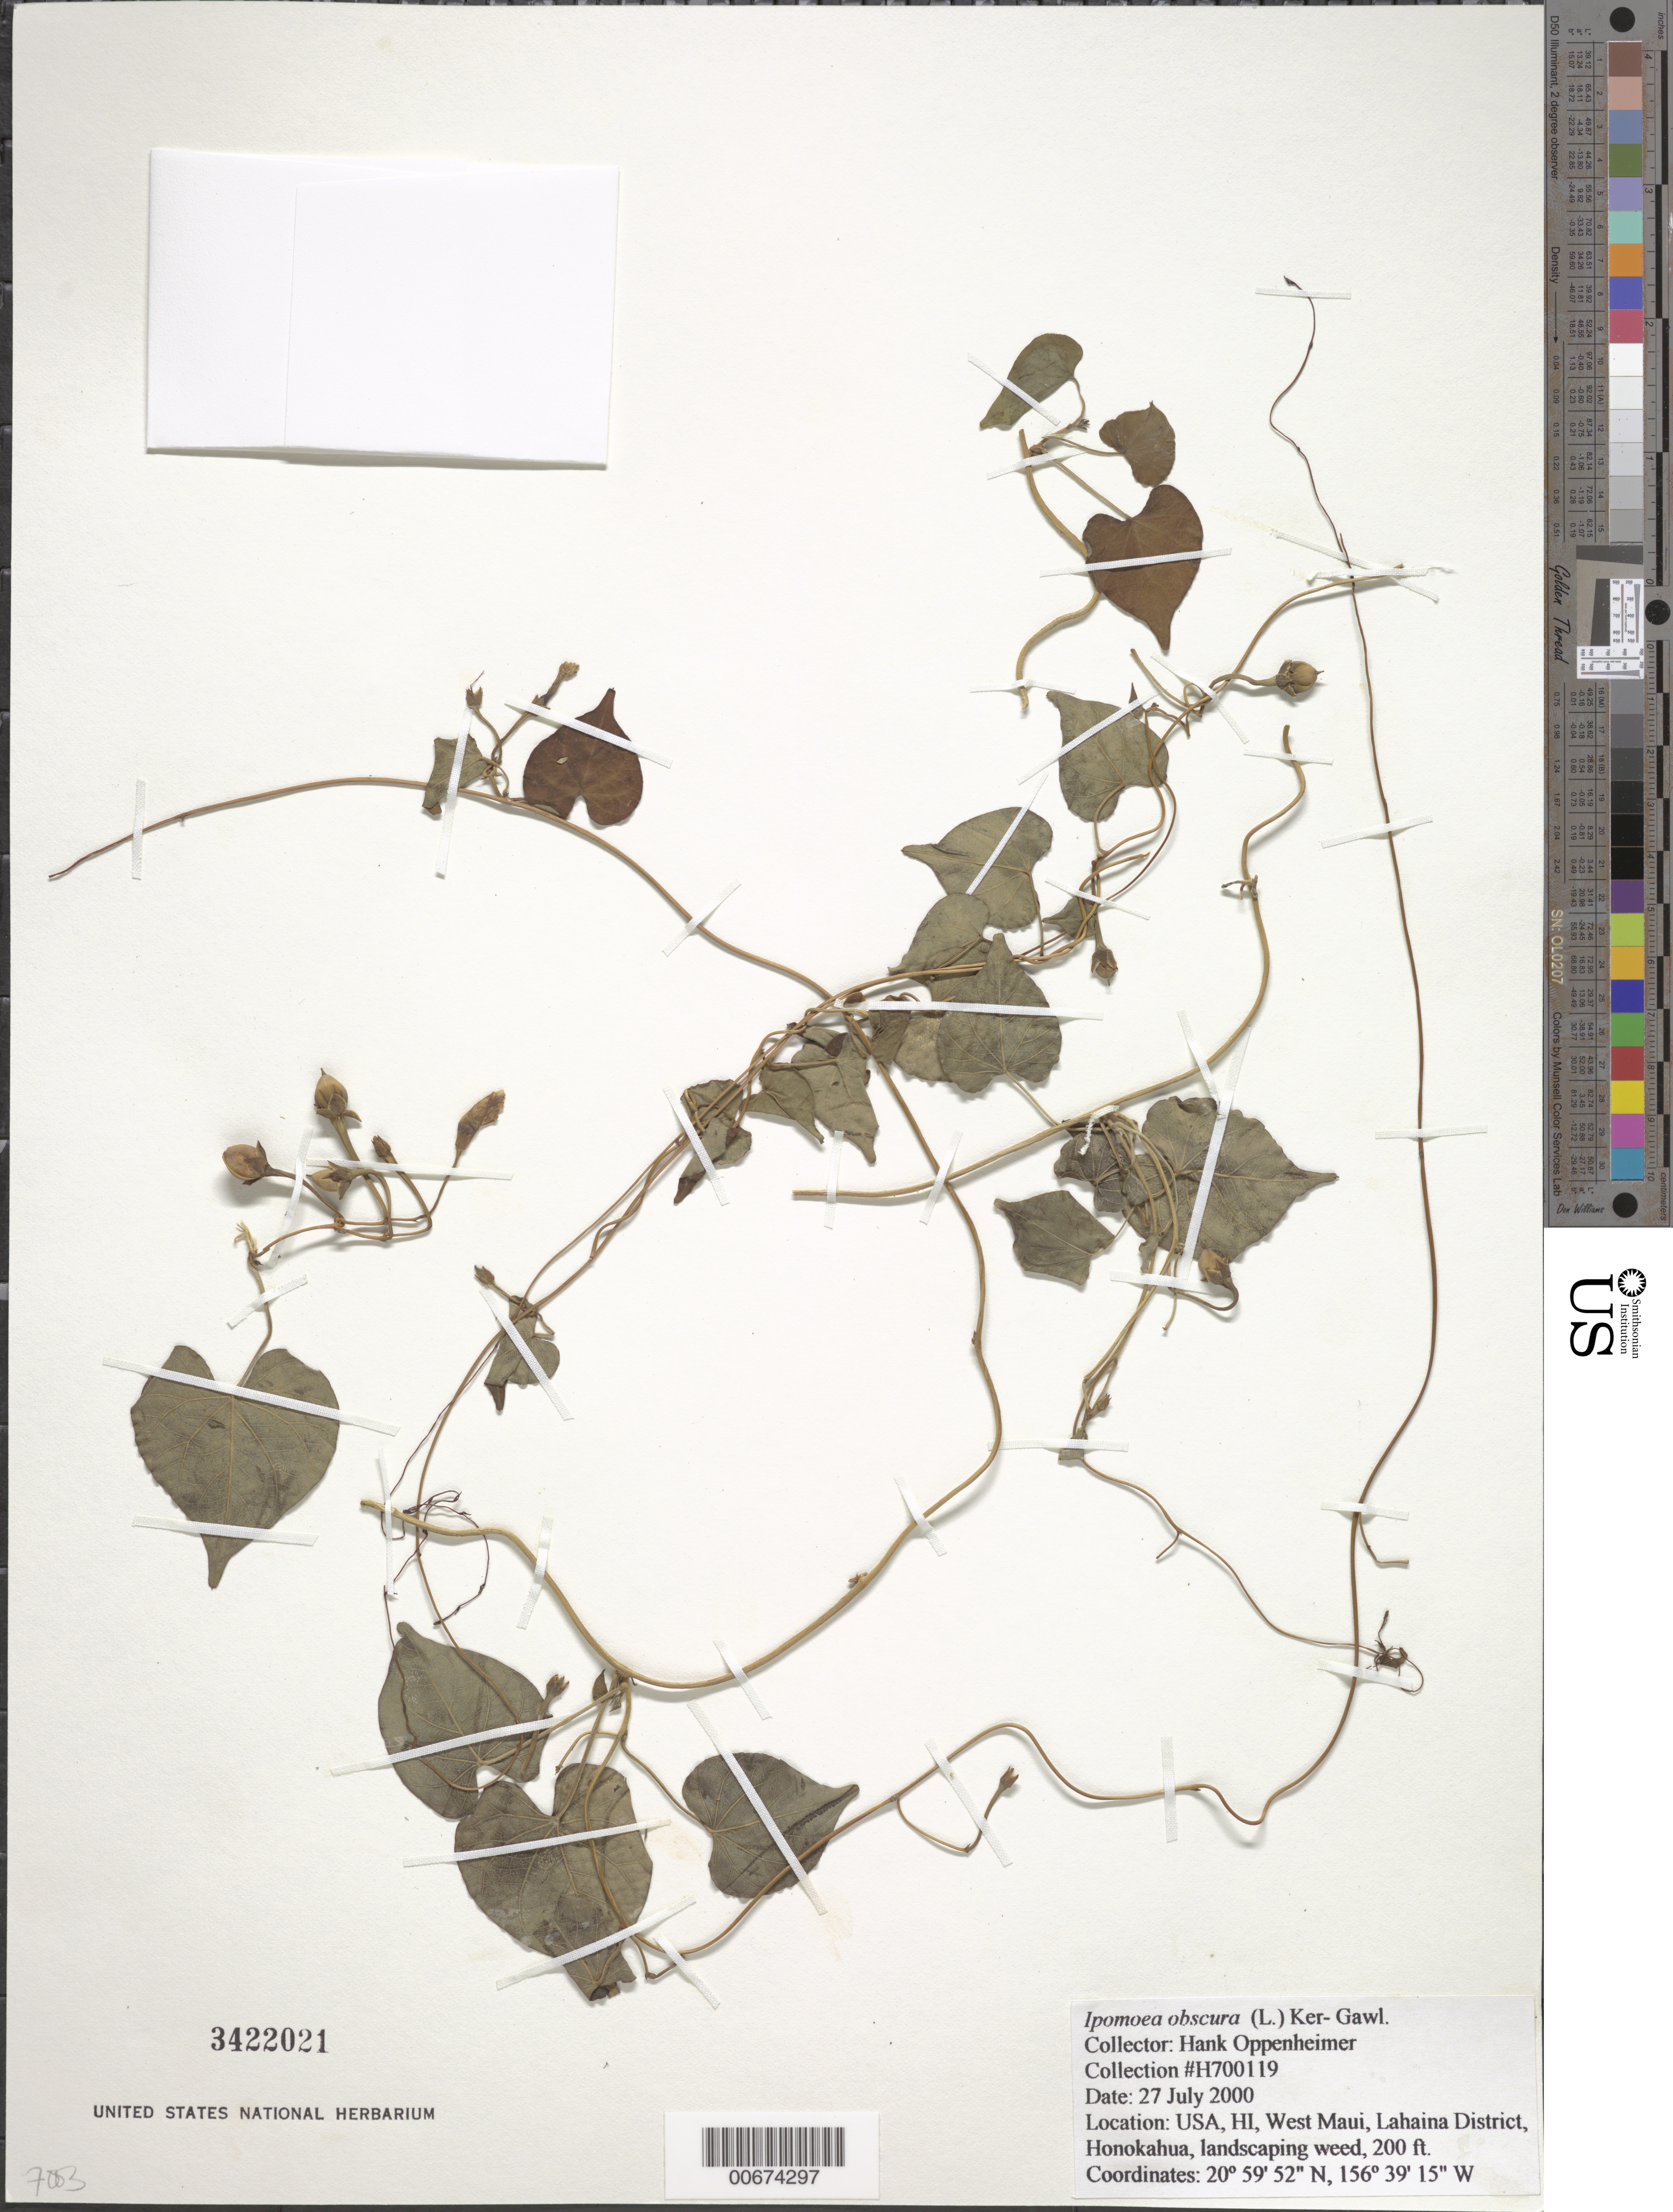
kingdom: Plantae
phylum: Tracheophyta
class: Magnoliopsida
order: Solanales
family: Convolvulaceae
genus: Ipomoea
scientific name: Ipomoea obscura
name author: (L.) Ker Gawl.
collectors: H. L. Oppenheimer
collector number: H700119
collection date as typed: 27 Jul 2000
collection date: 2000-07-27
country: United States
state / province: Hawaii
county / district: Maui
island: Maui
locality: W Maui, Lahaina Distr., Honokahua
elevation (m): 61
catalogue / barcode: US 3422021